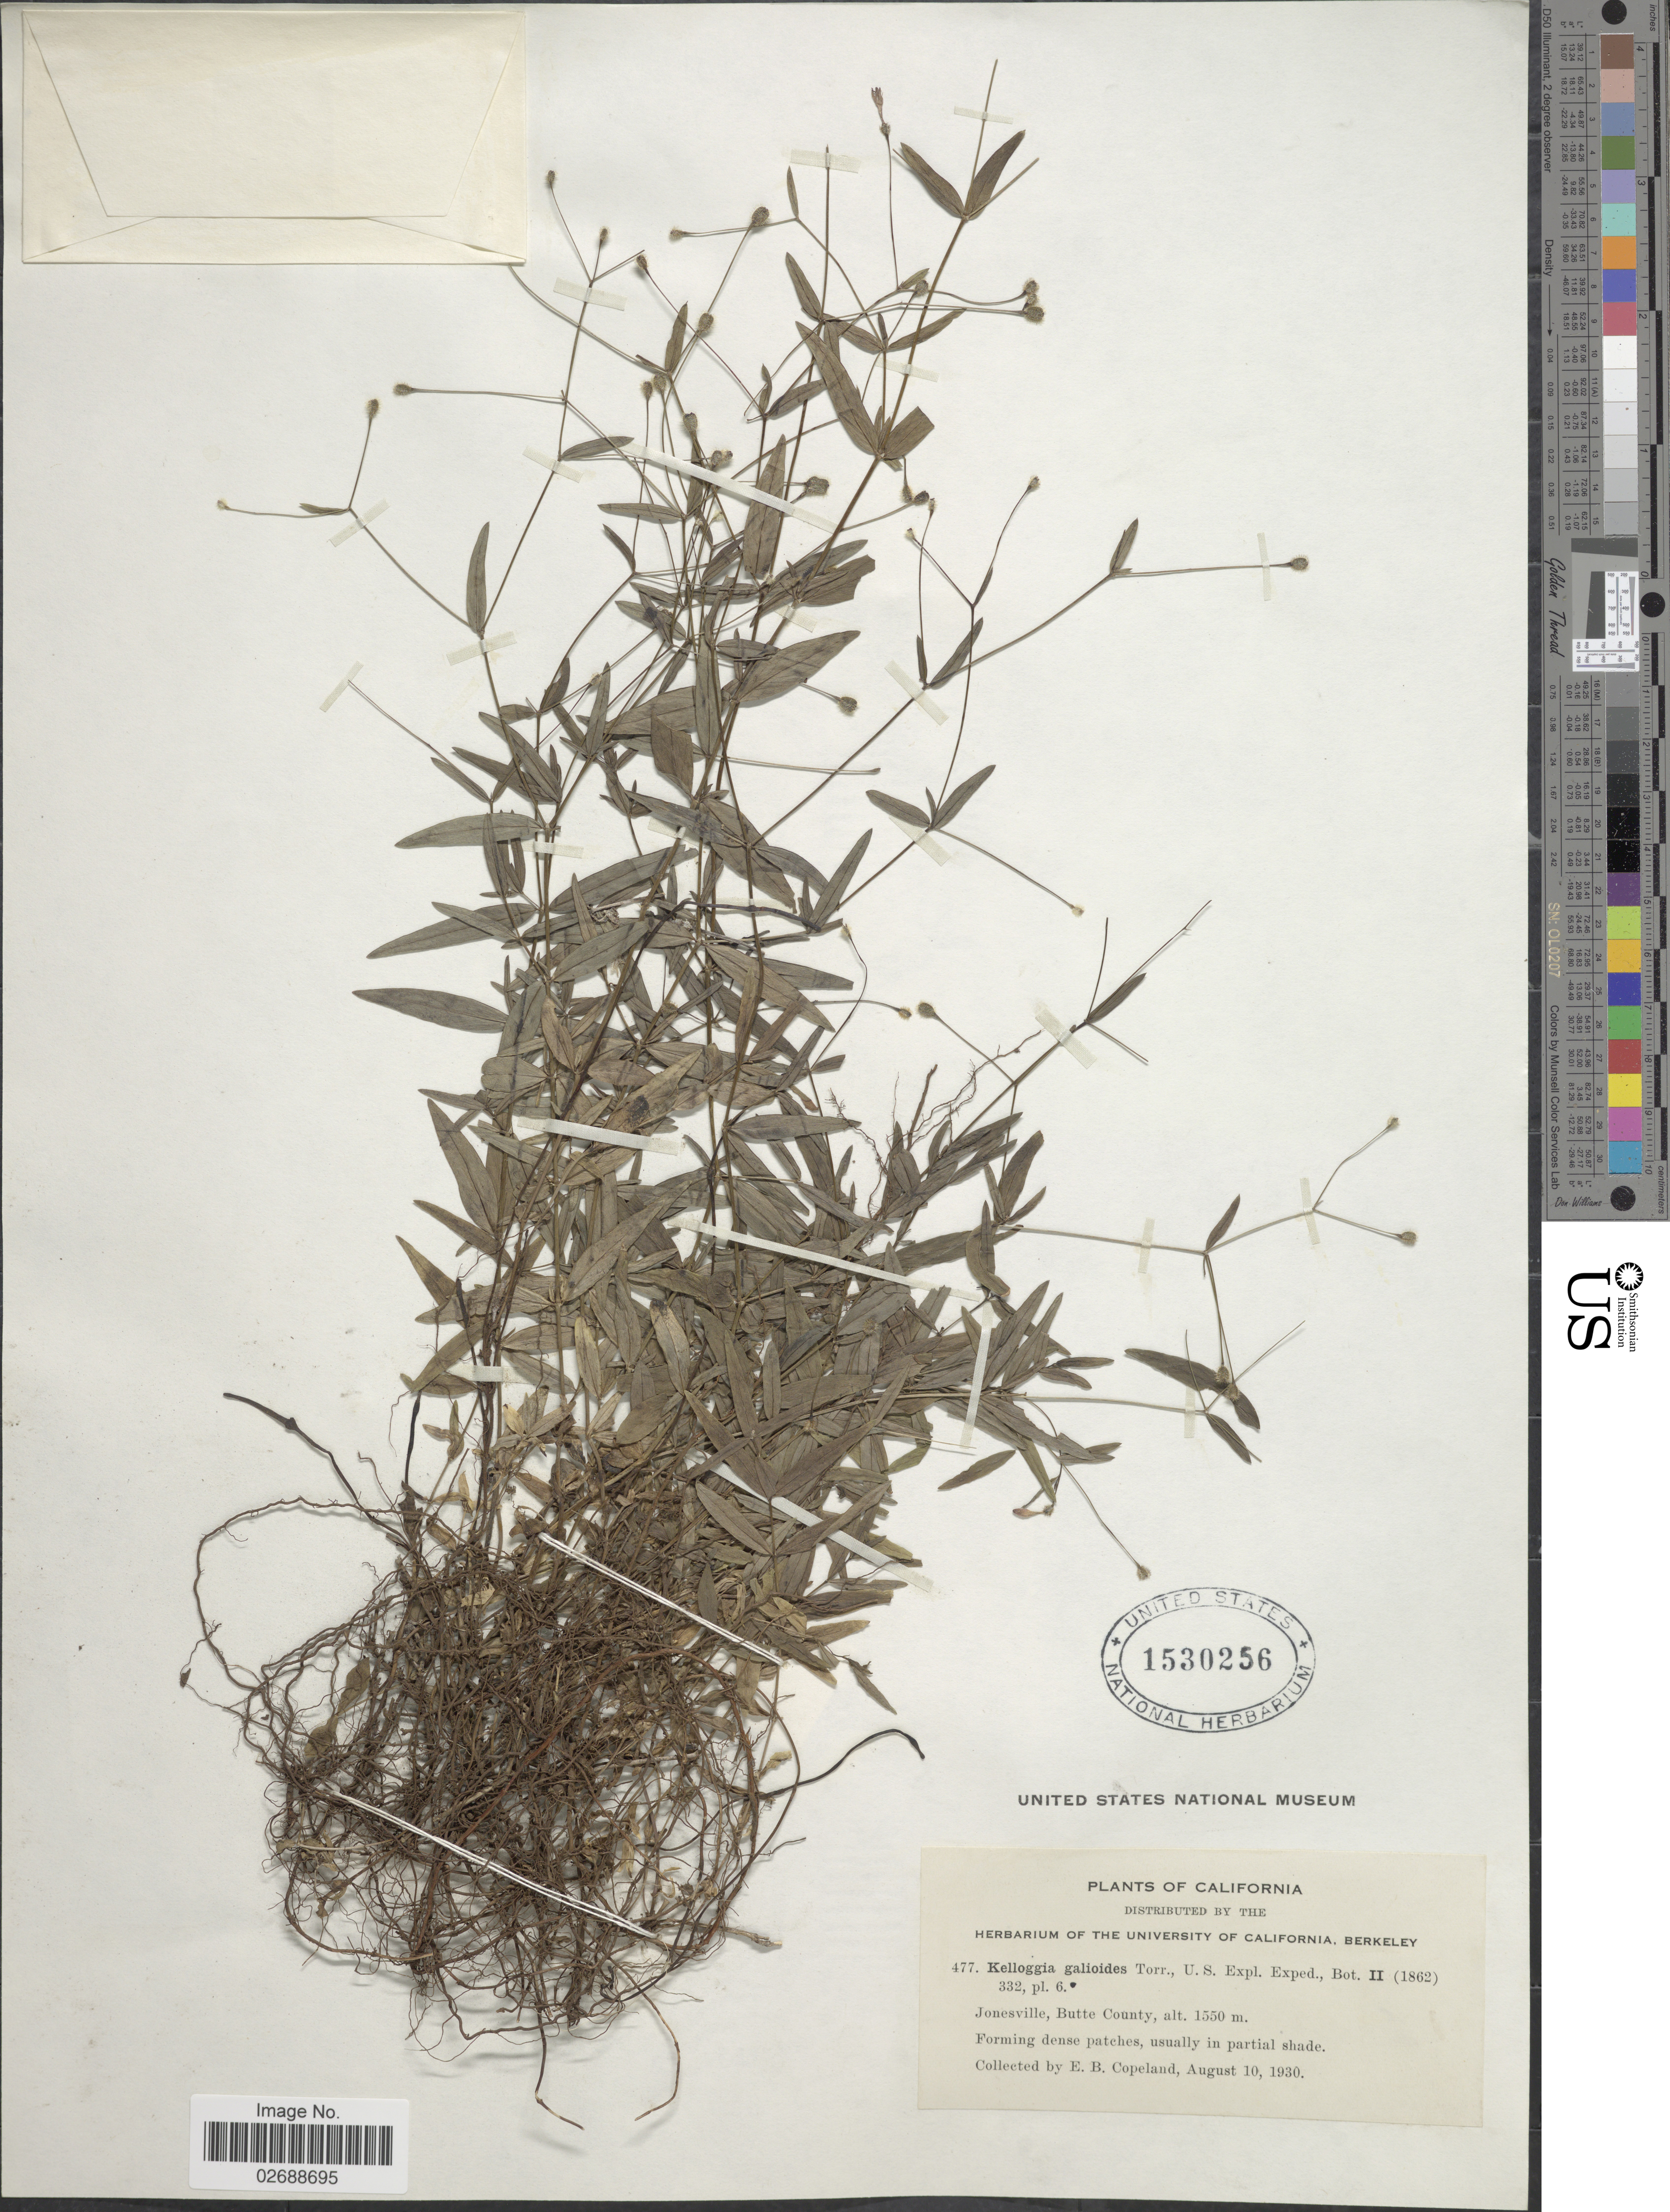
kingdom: Plantae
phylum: Tracheophyta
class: Magnoliopsida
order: Gentianales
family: Rubiaceae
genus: Kelloggia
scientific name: Kelloggia galioides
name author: Torr.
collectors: E. B. Copeland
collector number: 477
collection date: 1930-08-10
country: United States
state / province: California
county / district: Butte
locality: Jonesville, Butte County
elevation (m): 1550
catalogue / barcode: US 1530256